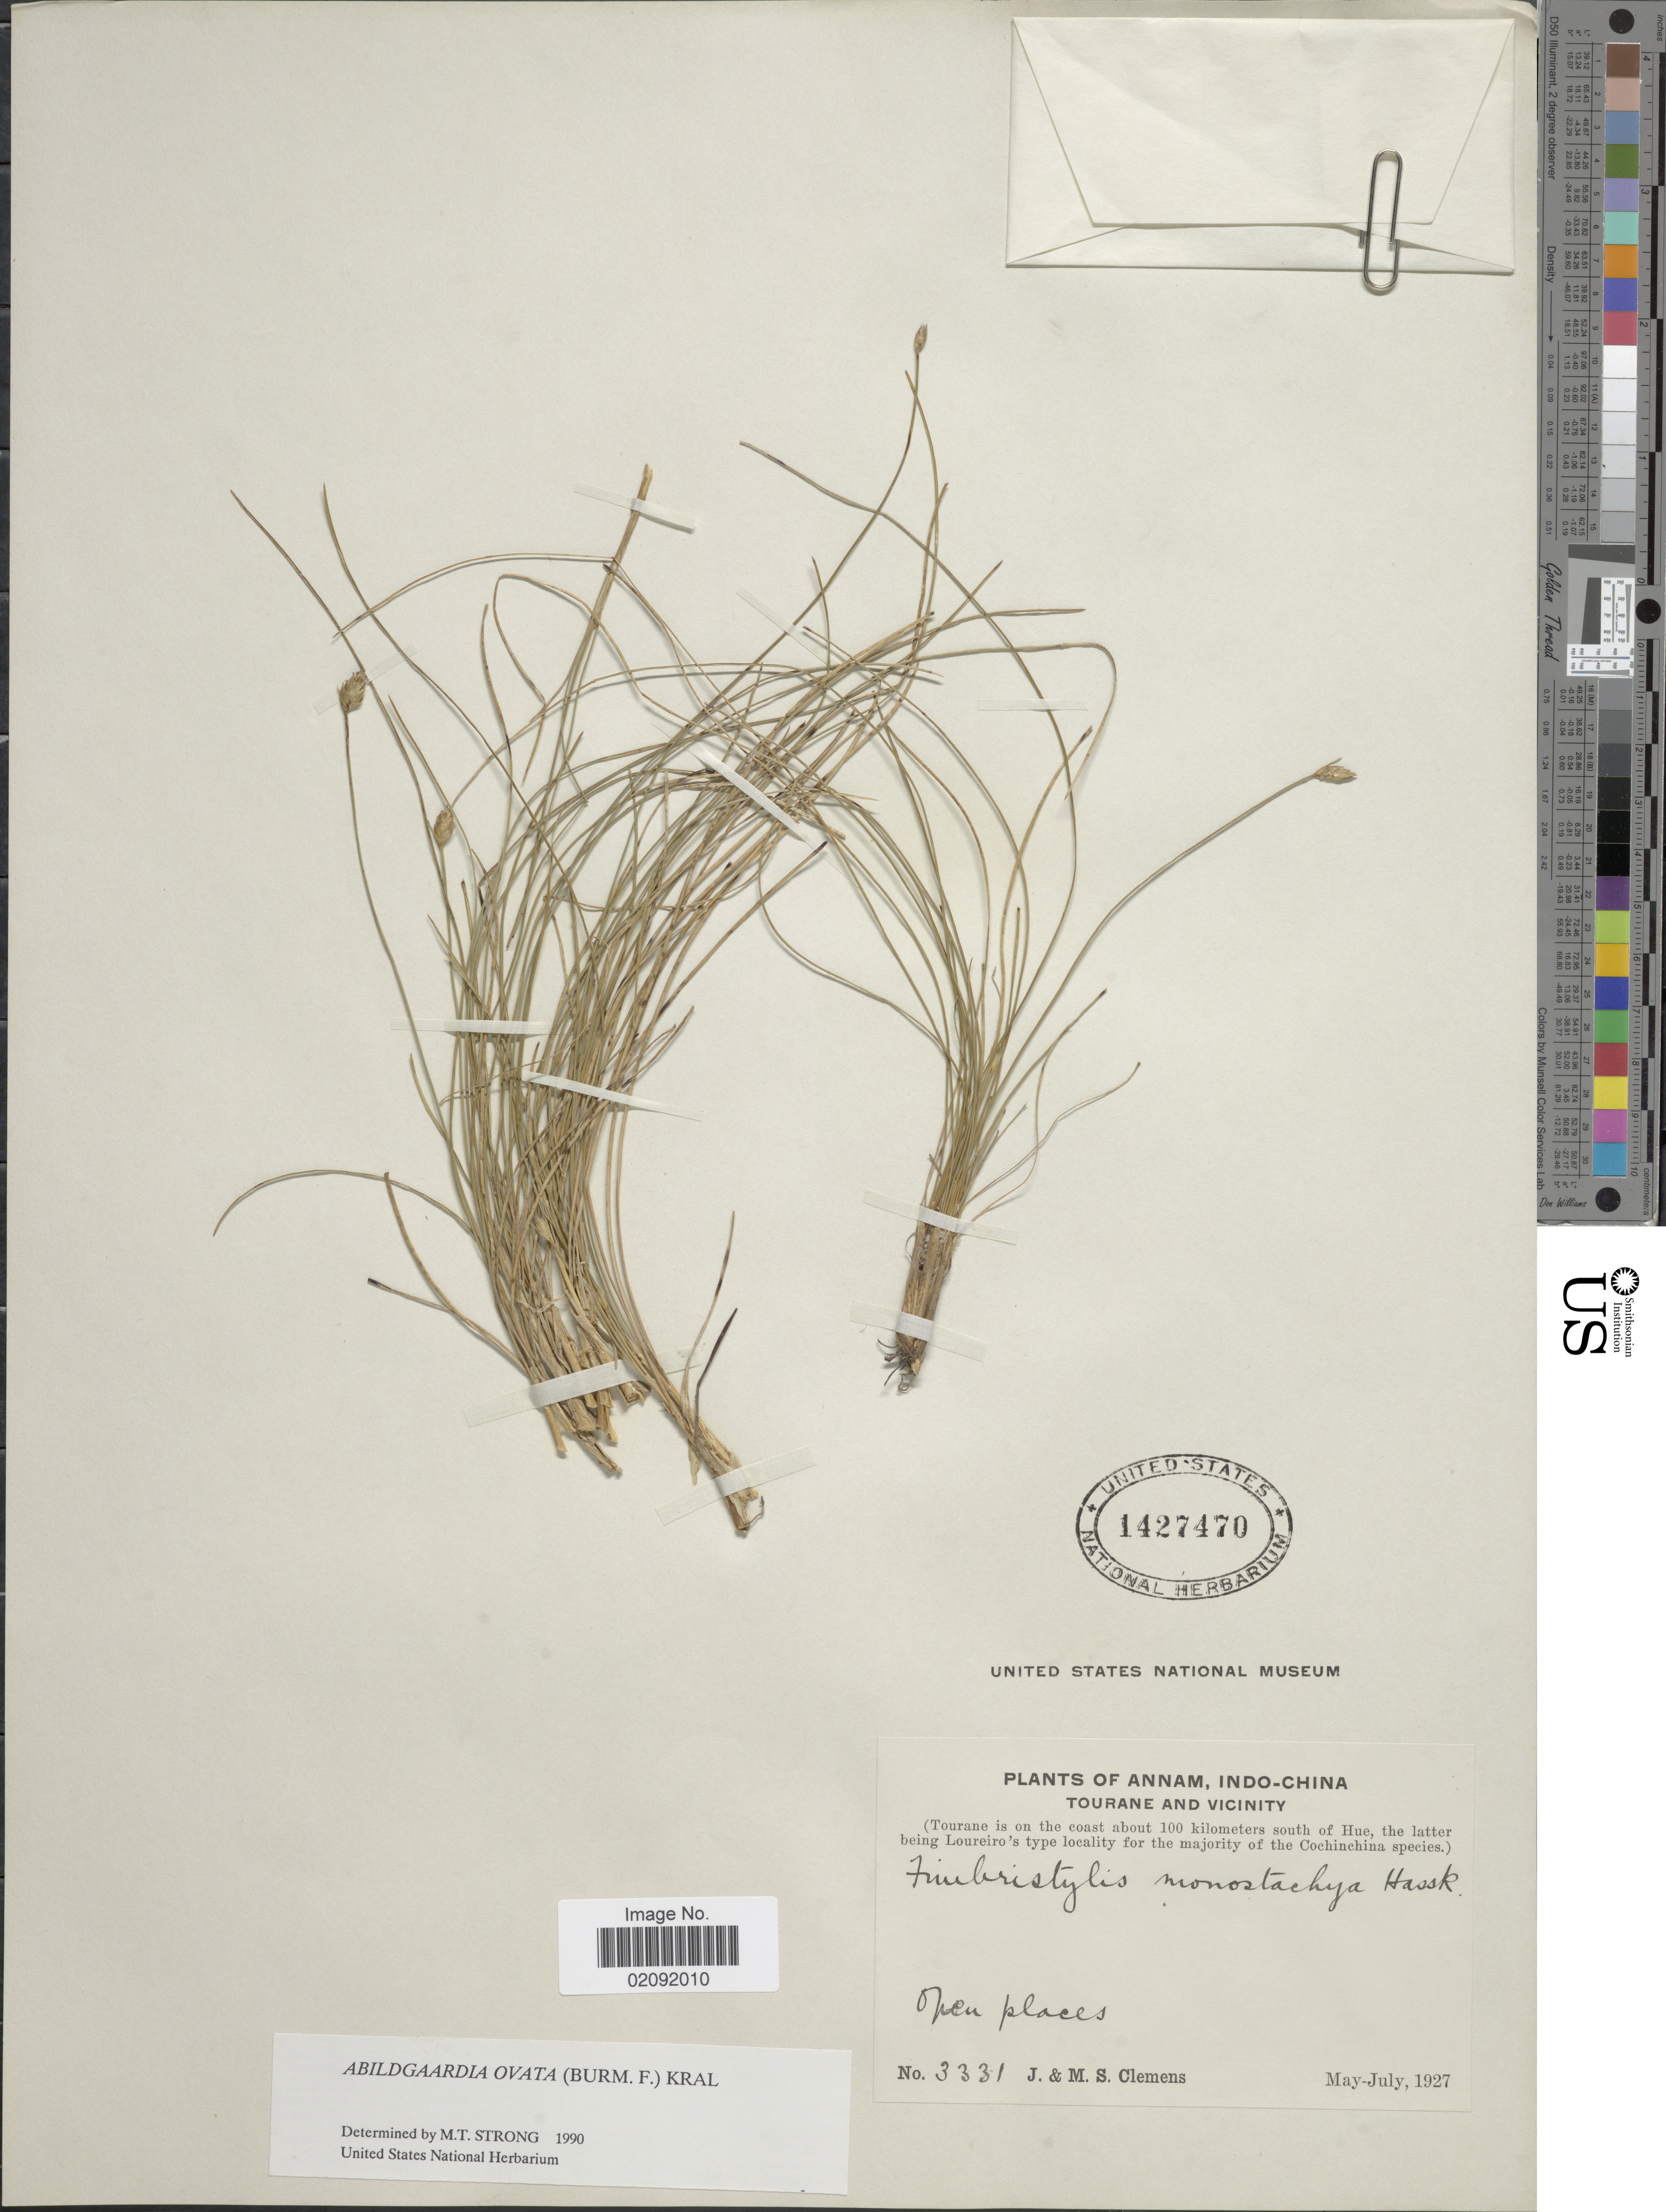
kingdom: Plantae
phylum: Tracheophyta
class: Liliopsida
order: Poales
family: Cyperaceae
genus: Abildgaardia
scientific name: Abildgaardia ovata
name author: (Burm. f.) Kral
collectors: J. Clemens & M. S. Clemens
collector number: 3331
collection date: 1927-05/1927-07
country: Vietnam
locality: Annam, Tourane and vicinity (Tourane is on the coast about 100 kilometers south of Hue), open places.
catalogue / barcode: US 1427470